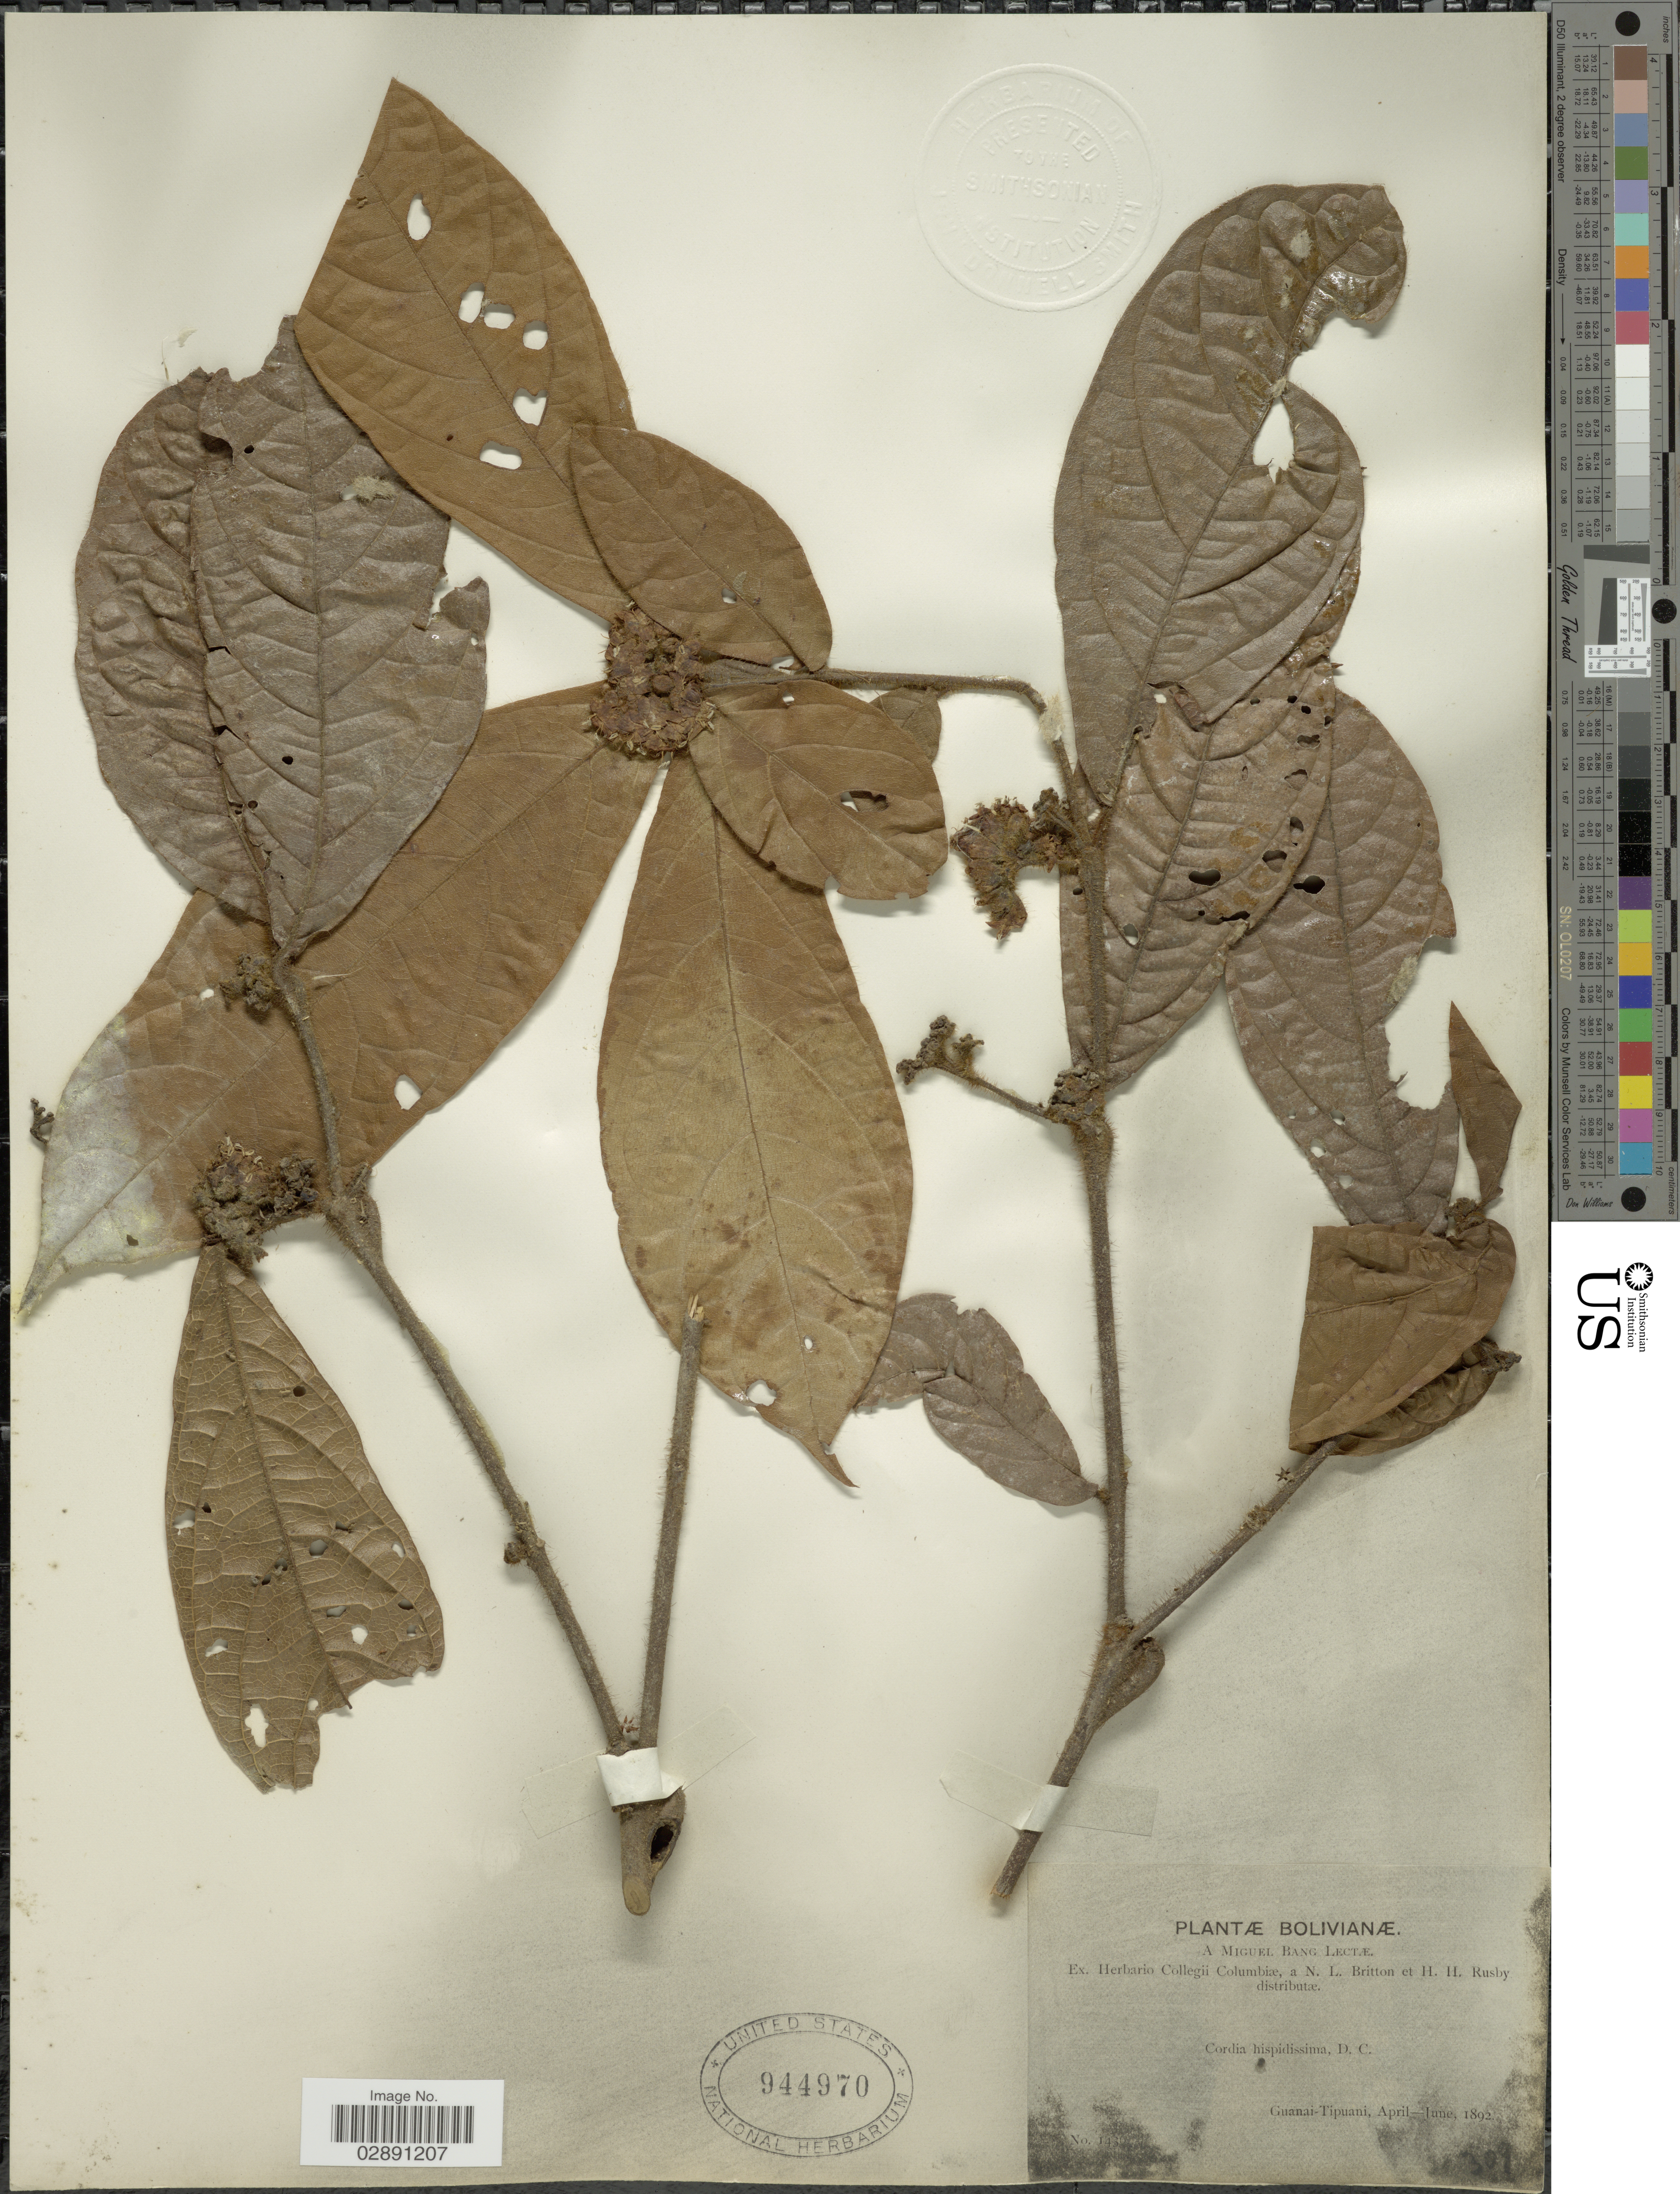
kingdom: Plantae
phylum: Tracheophyta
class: Magnoliopsida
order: Boraginales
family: Cordiaceae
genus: Cordia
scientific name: Cordia nodosa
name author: Lam.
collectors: M. Bang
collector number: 1436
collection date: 1892-04/1892-06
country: Bolivia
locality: Guanai-Tipuani.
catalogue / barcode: US 944970